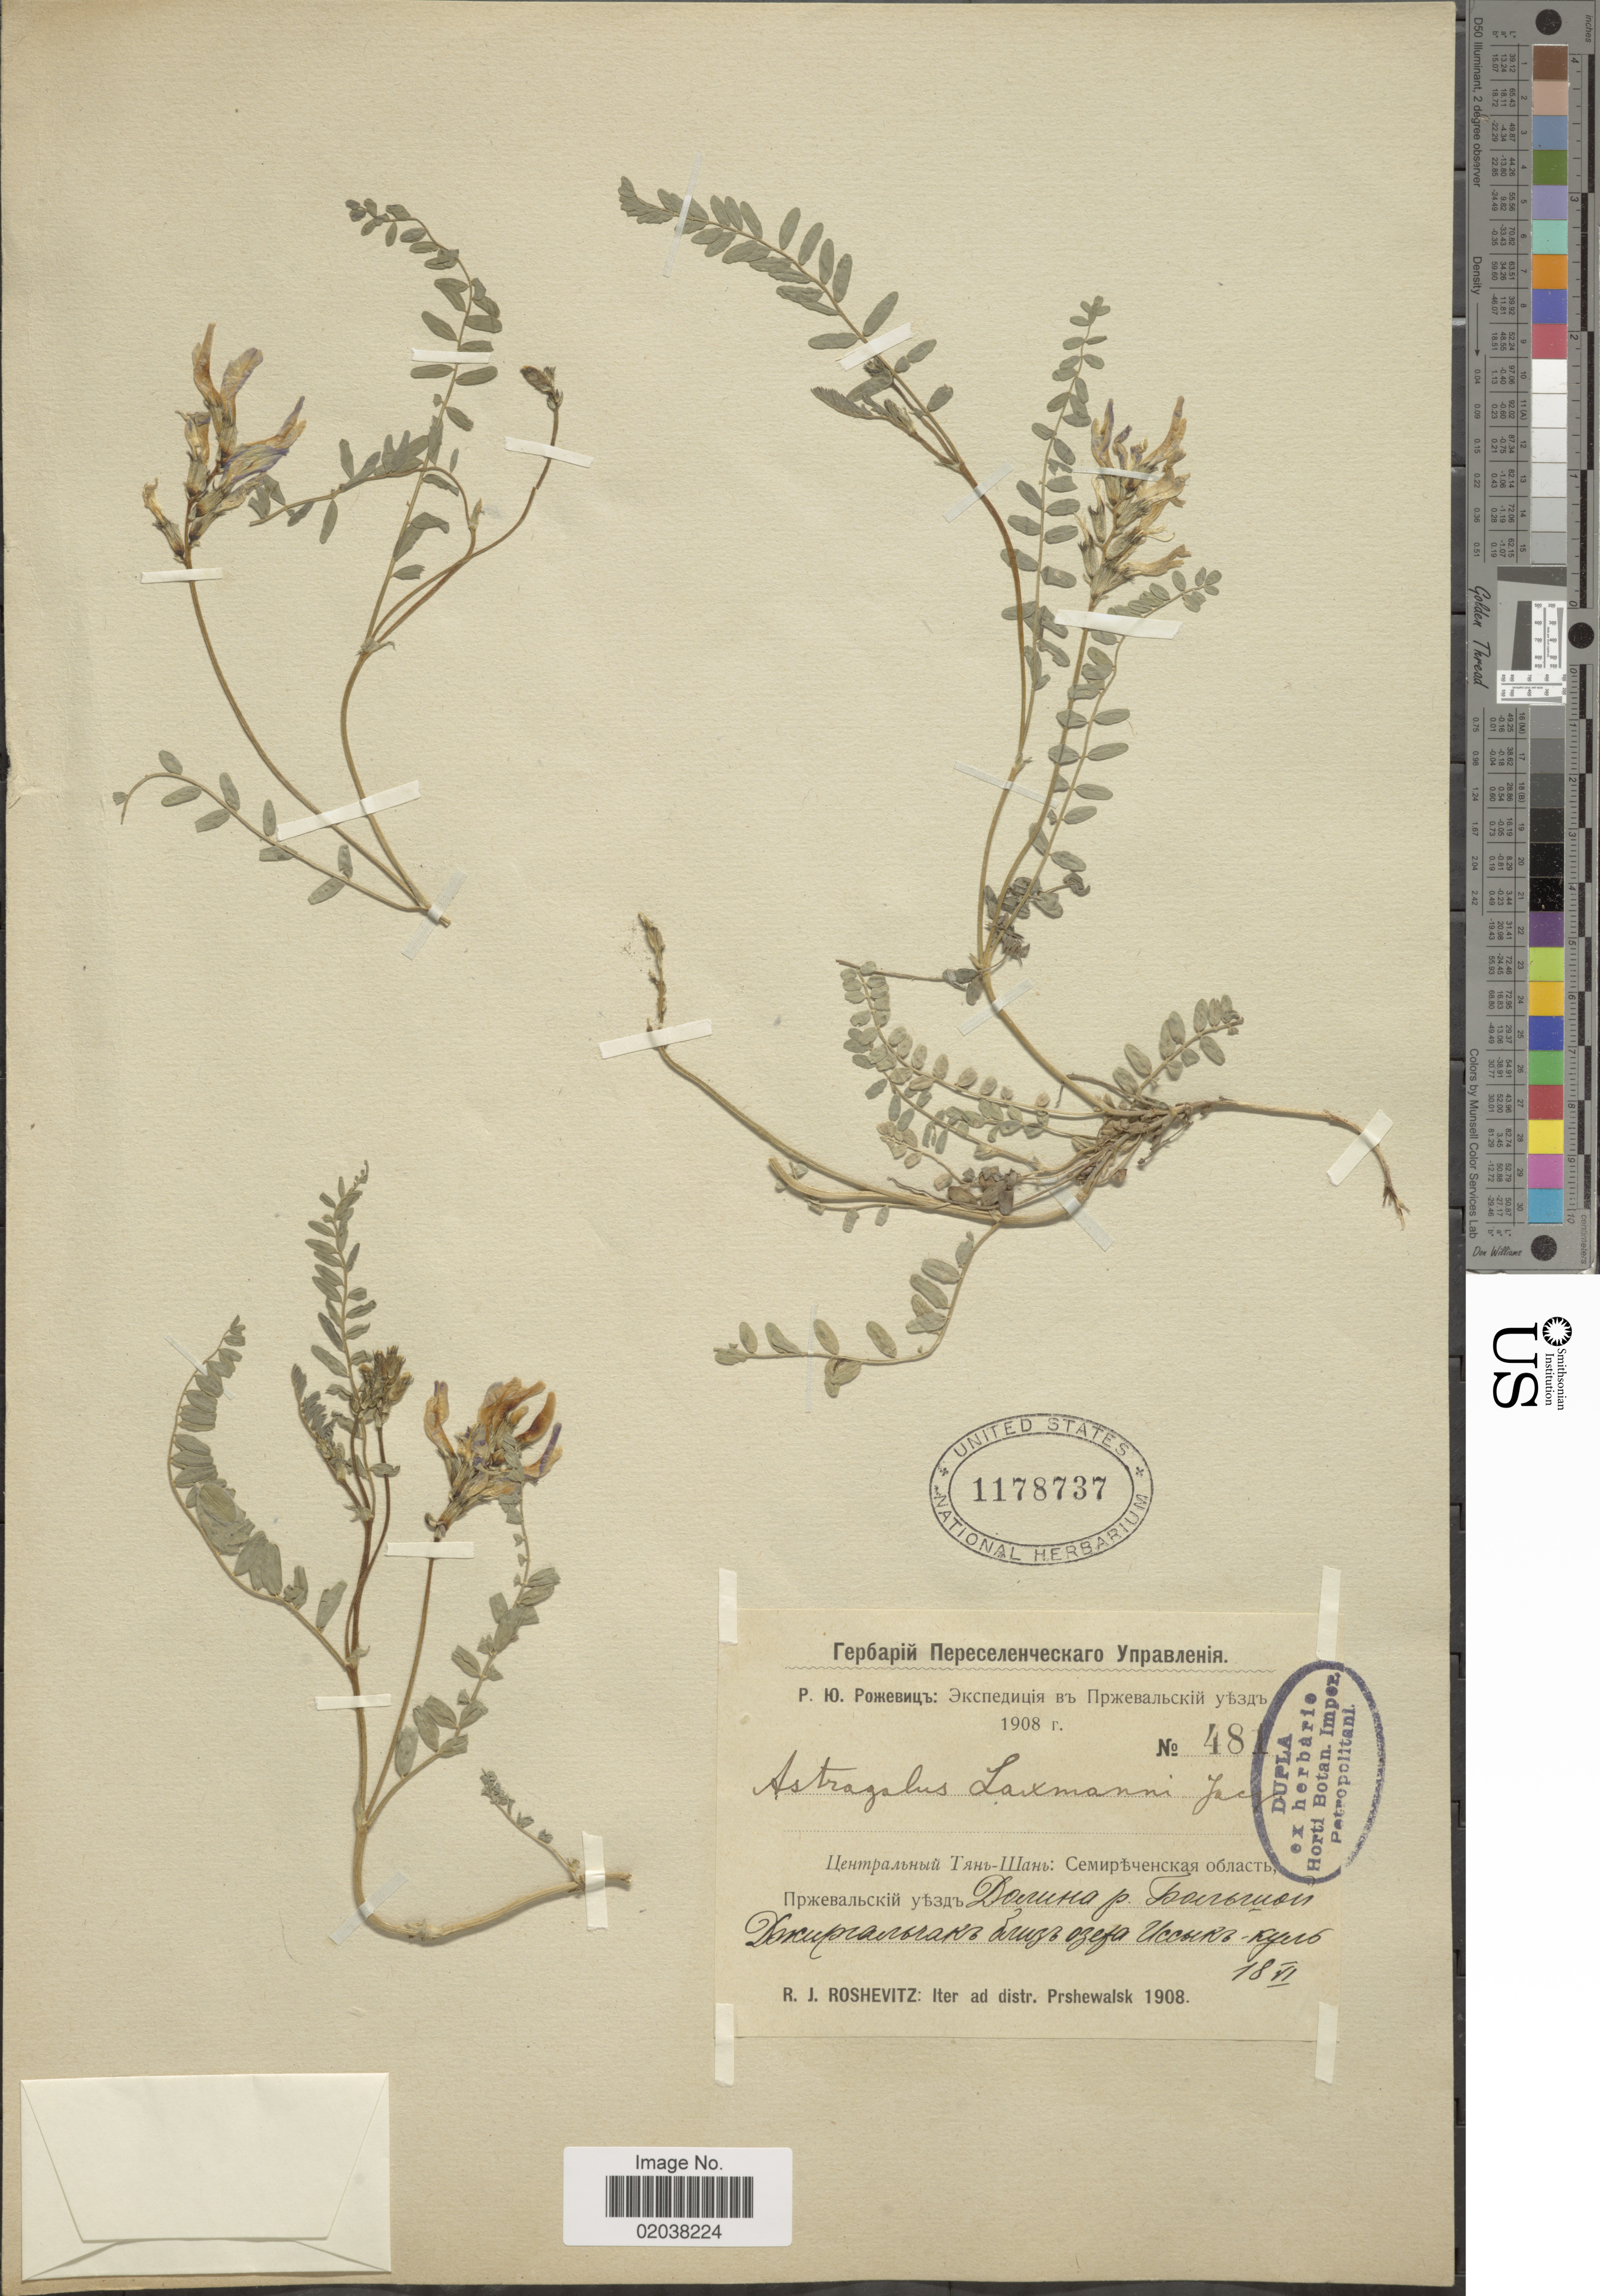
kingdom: Plantae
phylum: Tracheophyta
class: Magnoliopsida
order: Fabales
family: Fabaceae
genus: Astragalus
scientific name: Astragalus laxmannii subsp. robustior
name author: (Hook.) Podlech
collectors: R. J. Roshevitz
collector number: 481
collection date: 1908-06-18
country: Kyrgyzstan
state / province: Ysyk-Kol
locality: Near lake of Issyk-Kul, valley of river Dzhergalan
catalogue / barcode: US 1178737